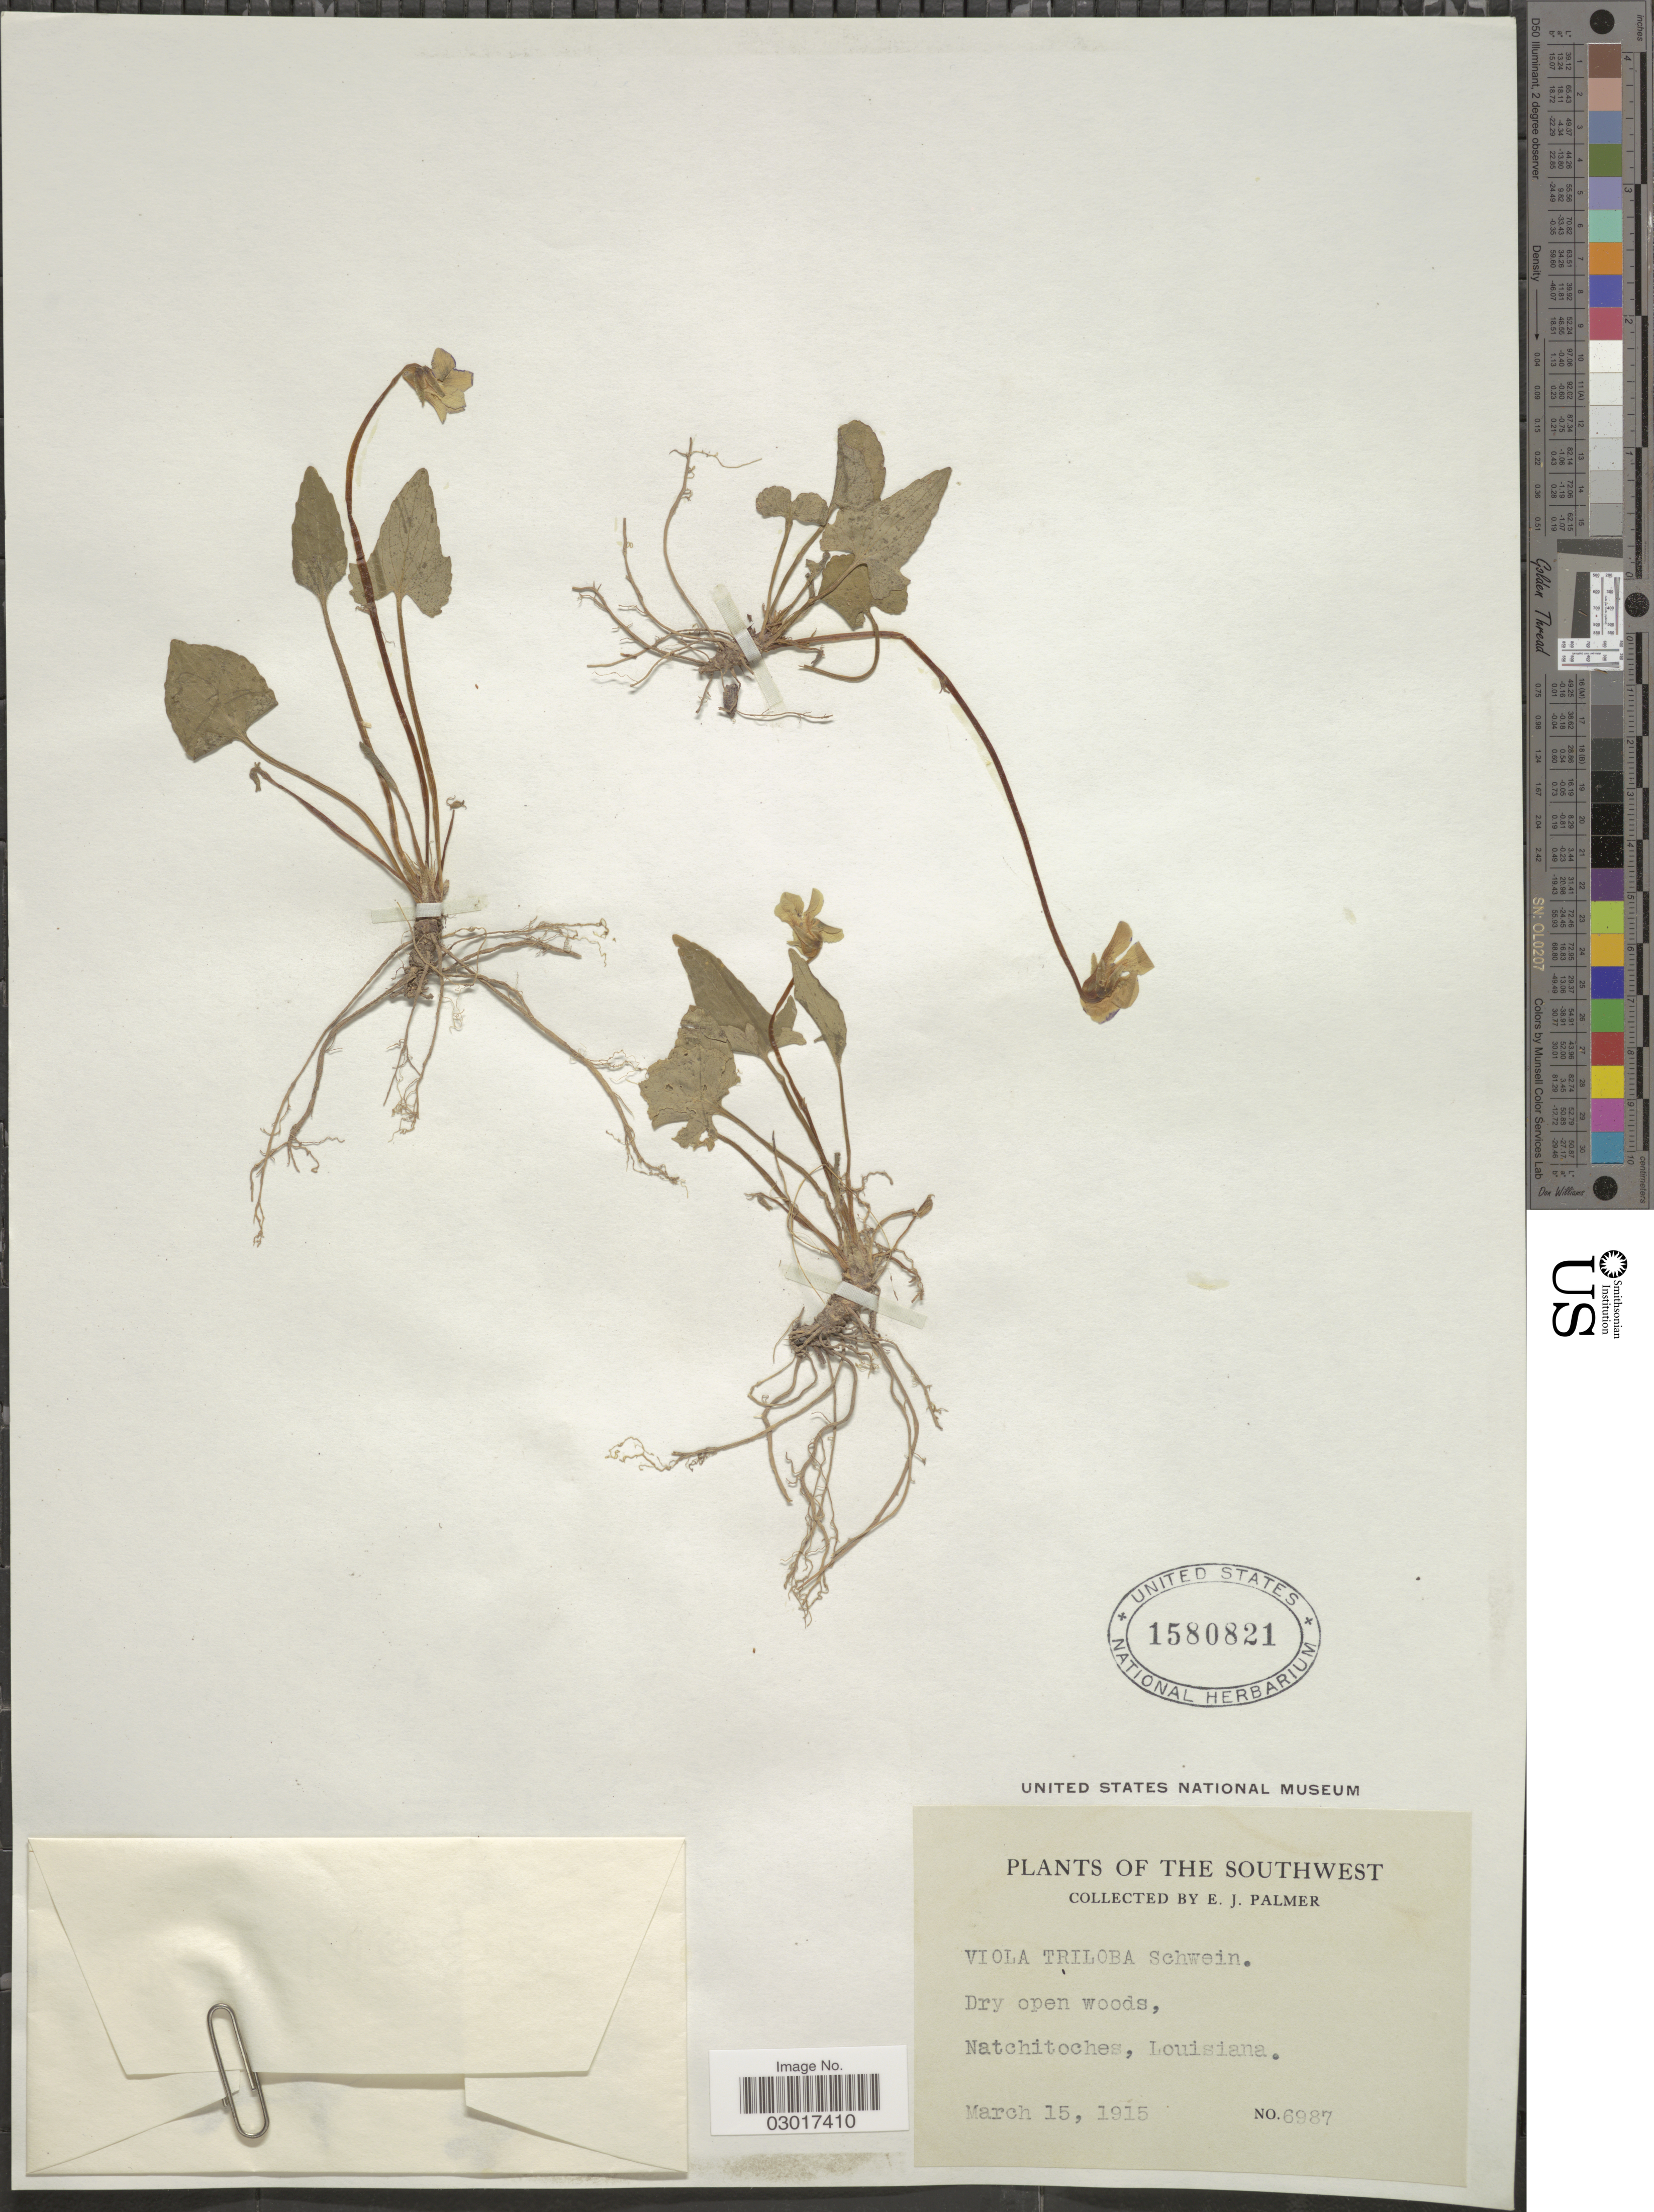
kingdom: Plantae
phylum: Tracheophyta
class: Magnoliopsida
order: Malpighiales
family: Violaceae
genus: Viola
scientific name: Viola triloba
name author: Schwein.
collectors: E. J. Palmer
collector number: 6987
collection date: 1915-03-15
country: United States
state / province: Louisiana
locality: The Southwest, Natchitoches.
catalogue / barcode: US 1580821